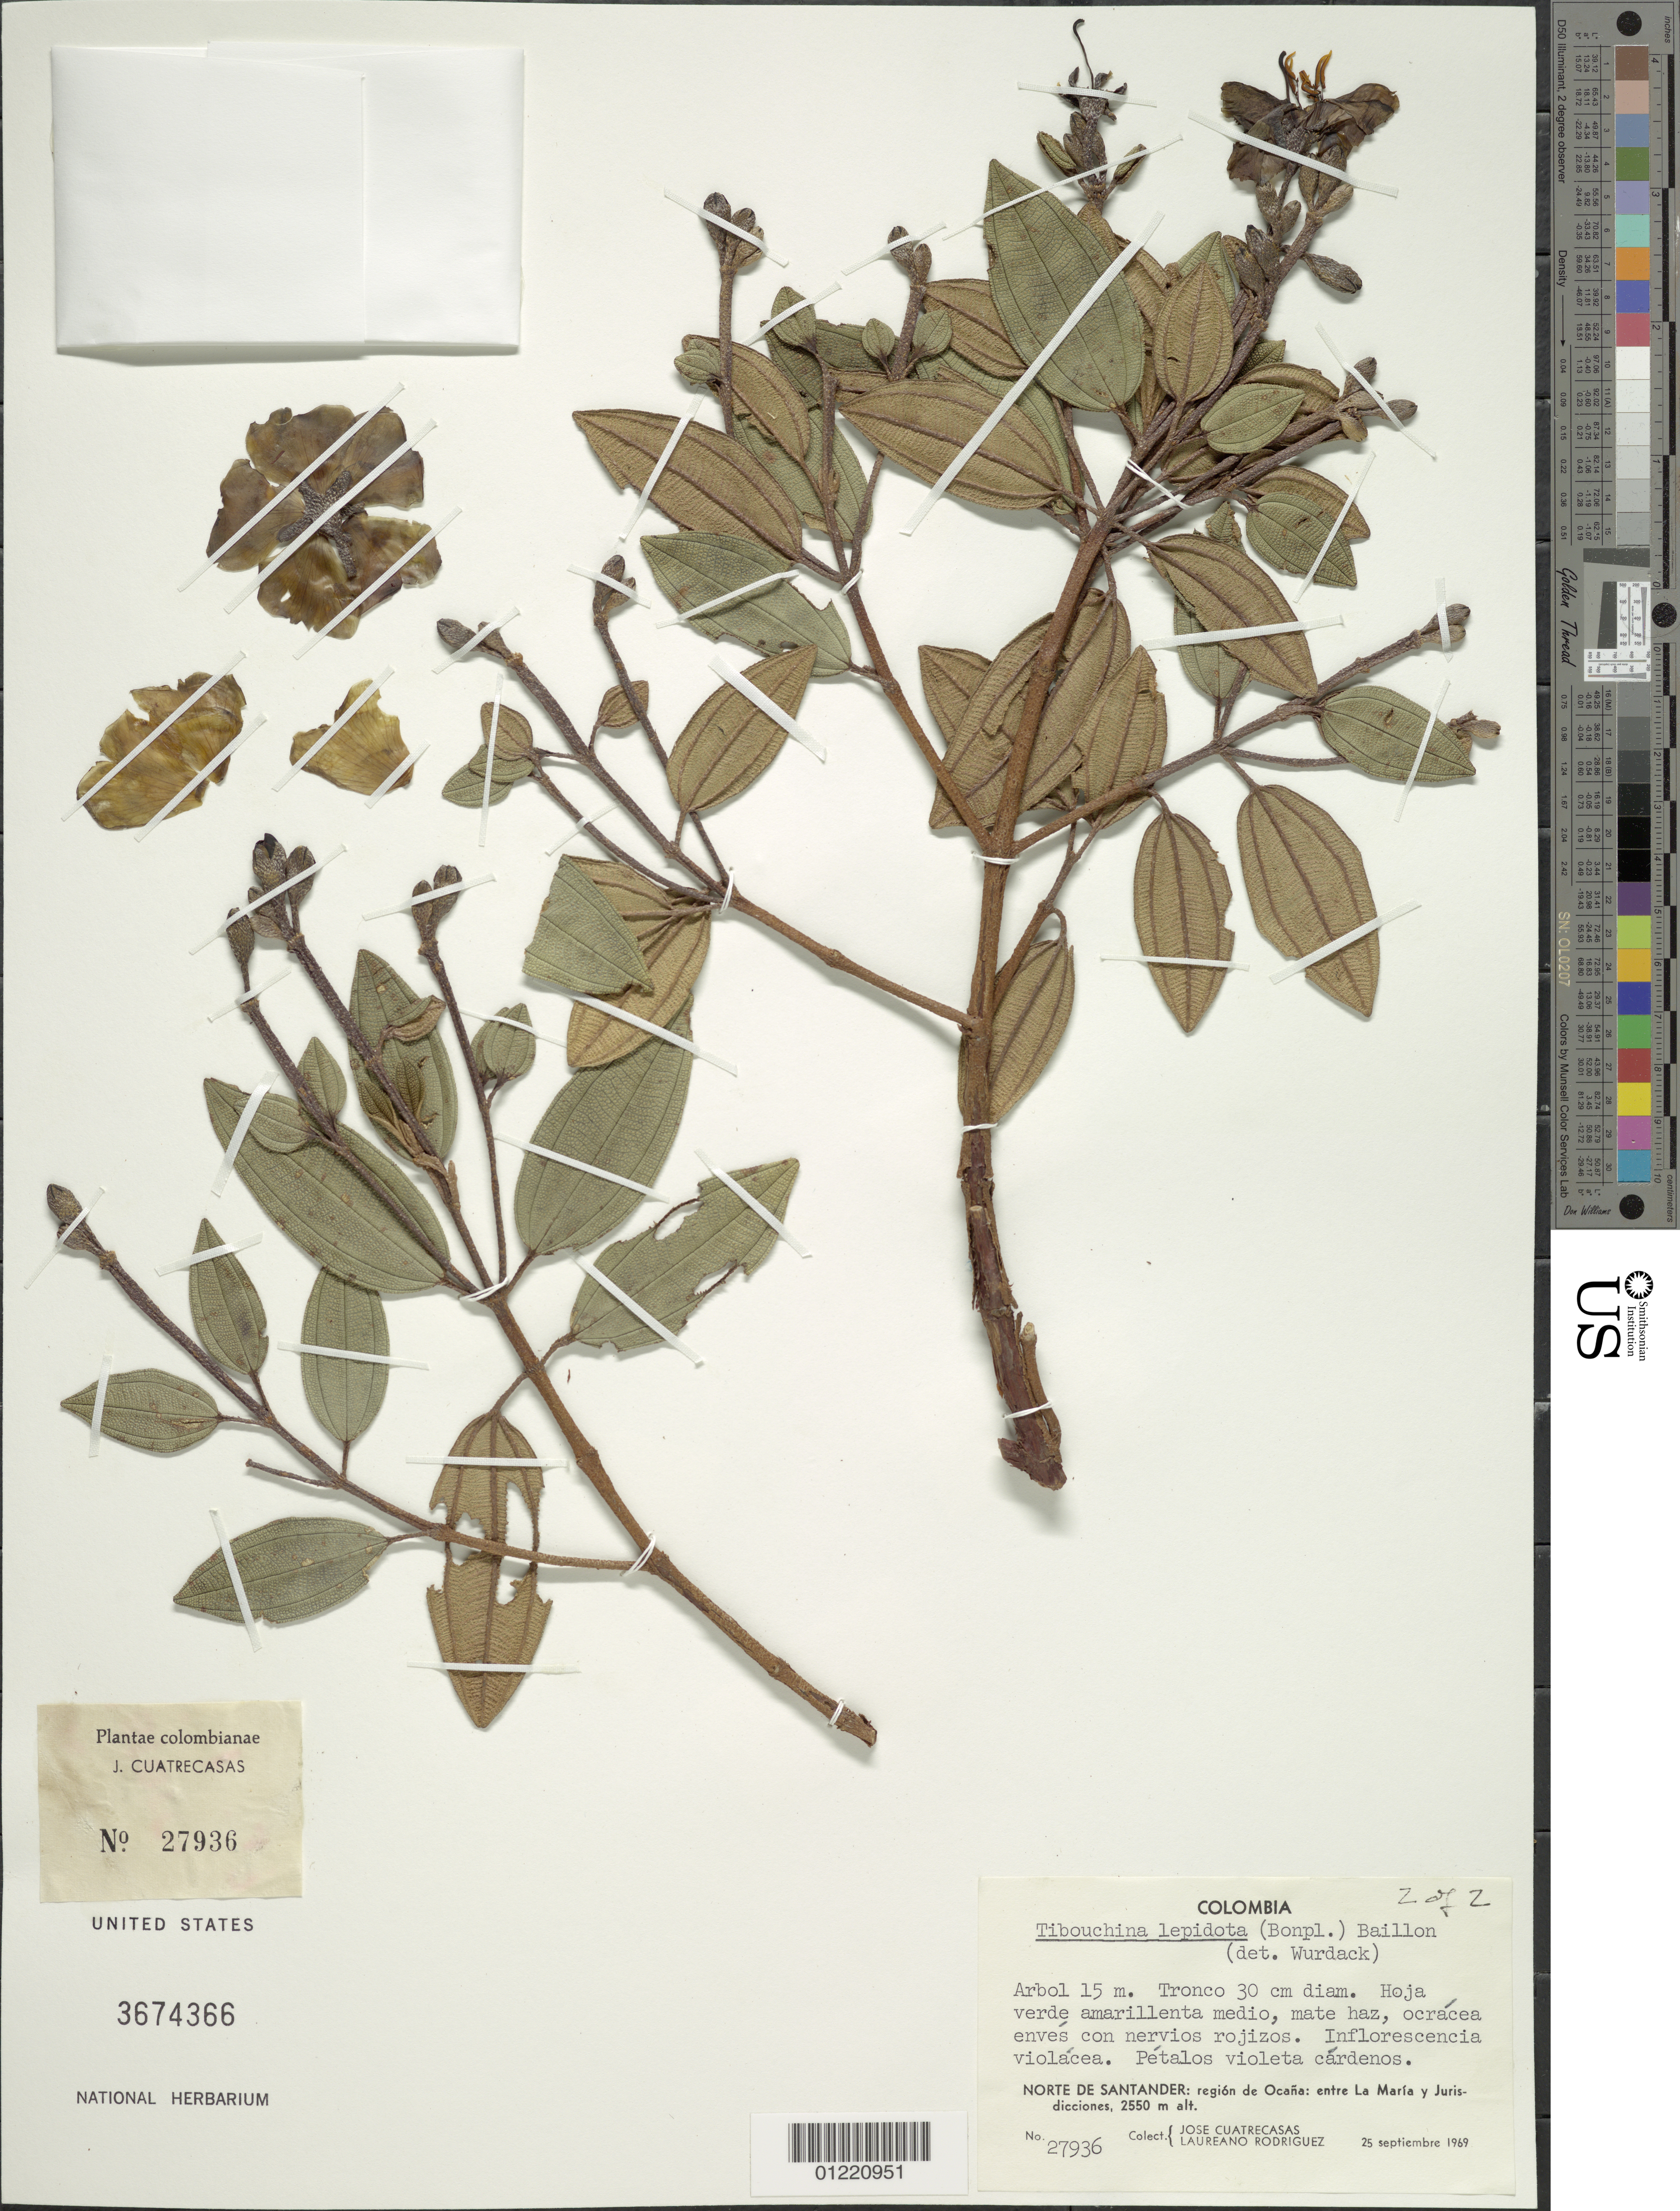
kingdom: Plantae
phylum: Tracheophyta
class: Magnoliopsida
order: Myrtales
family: Melastomataceae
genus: Andesanthus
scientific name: Andesanthus lepidotus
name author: (Humb. & Bonpl.) P.J.F. Guim. & Michelang.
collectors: J. Cuatrecasas & L. Rodriguez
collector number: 27936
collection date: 1969-09-25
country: Colombia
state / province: Norte de Santander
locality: región de Ocaña, entre la María y Jurisdicciones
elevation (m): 2550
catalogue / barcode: US 3674366